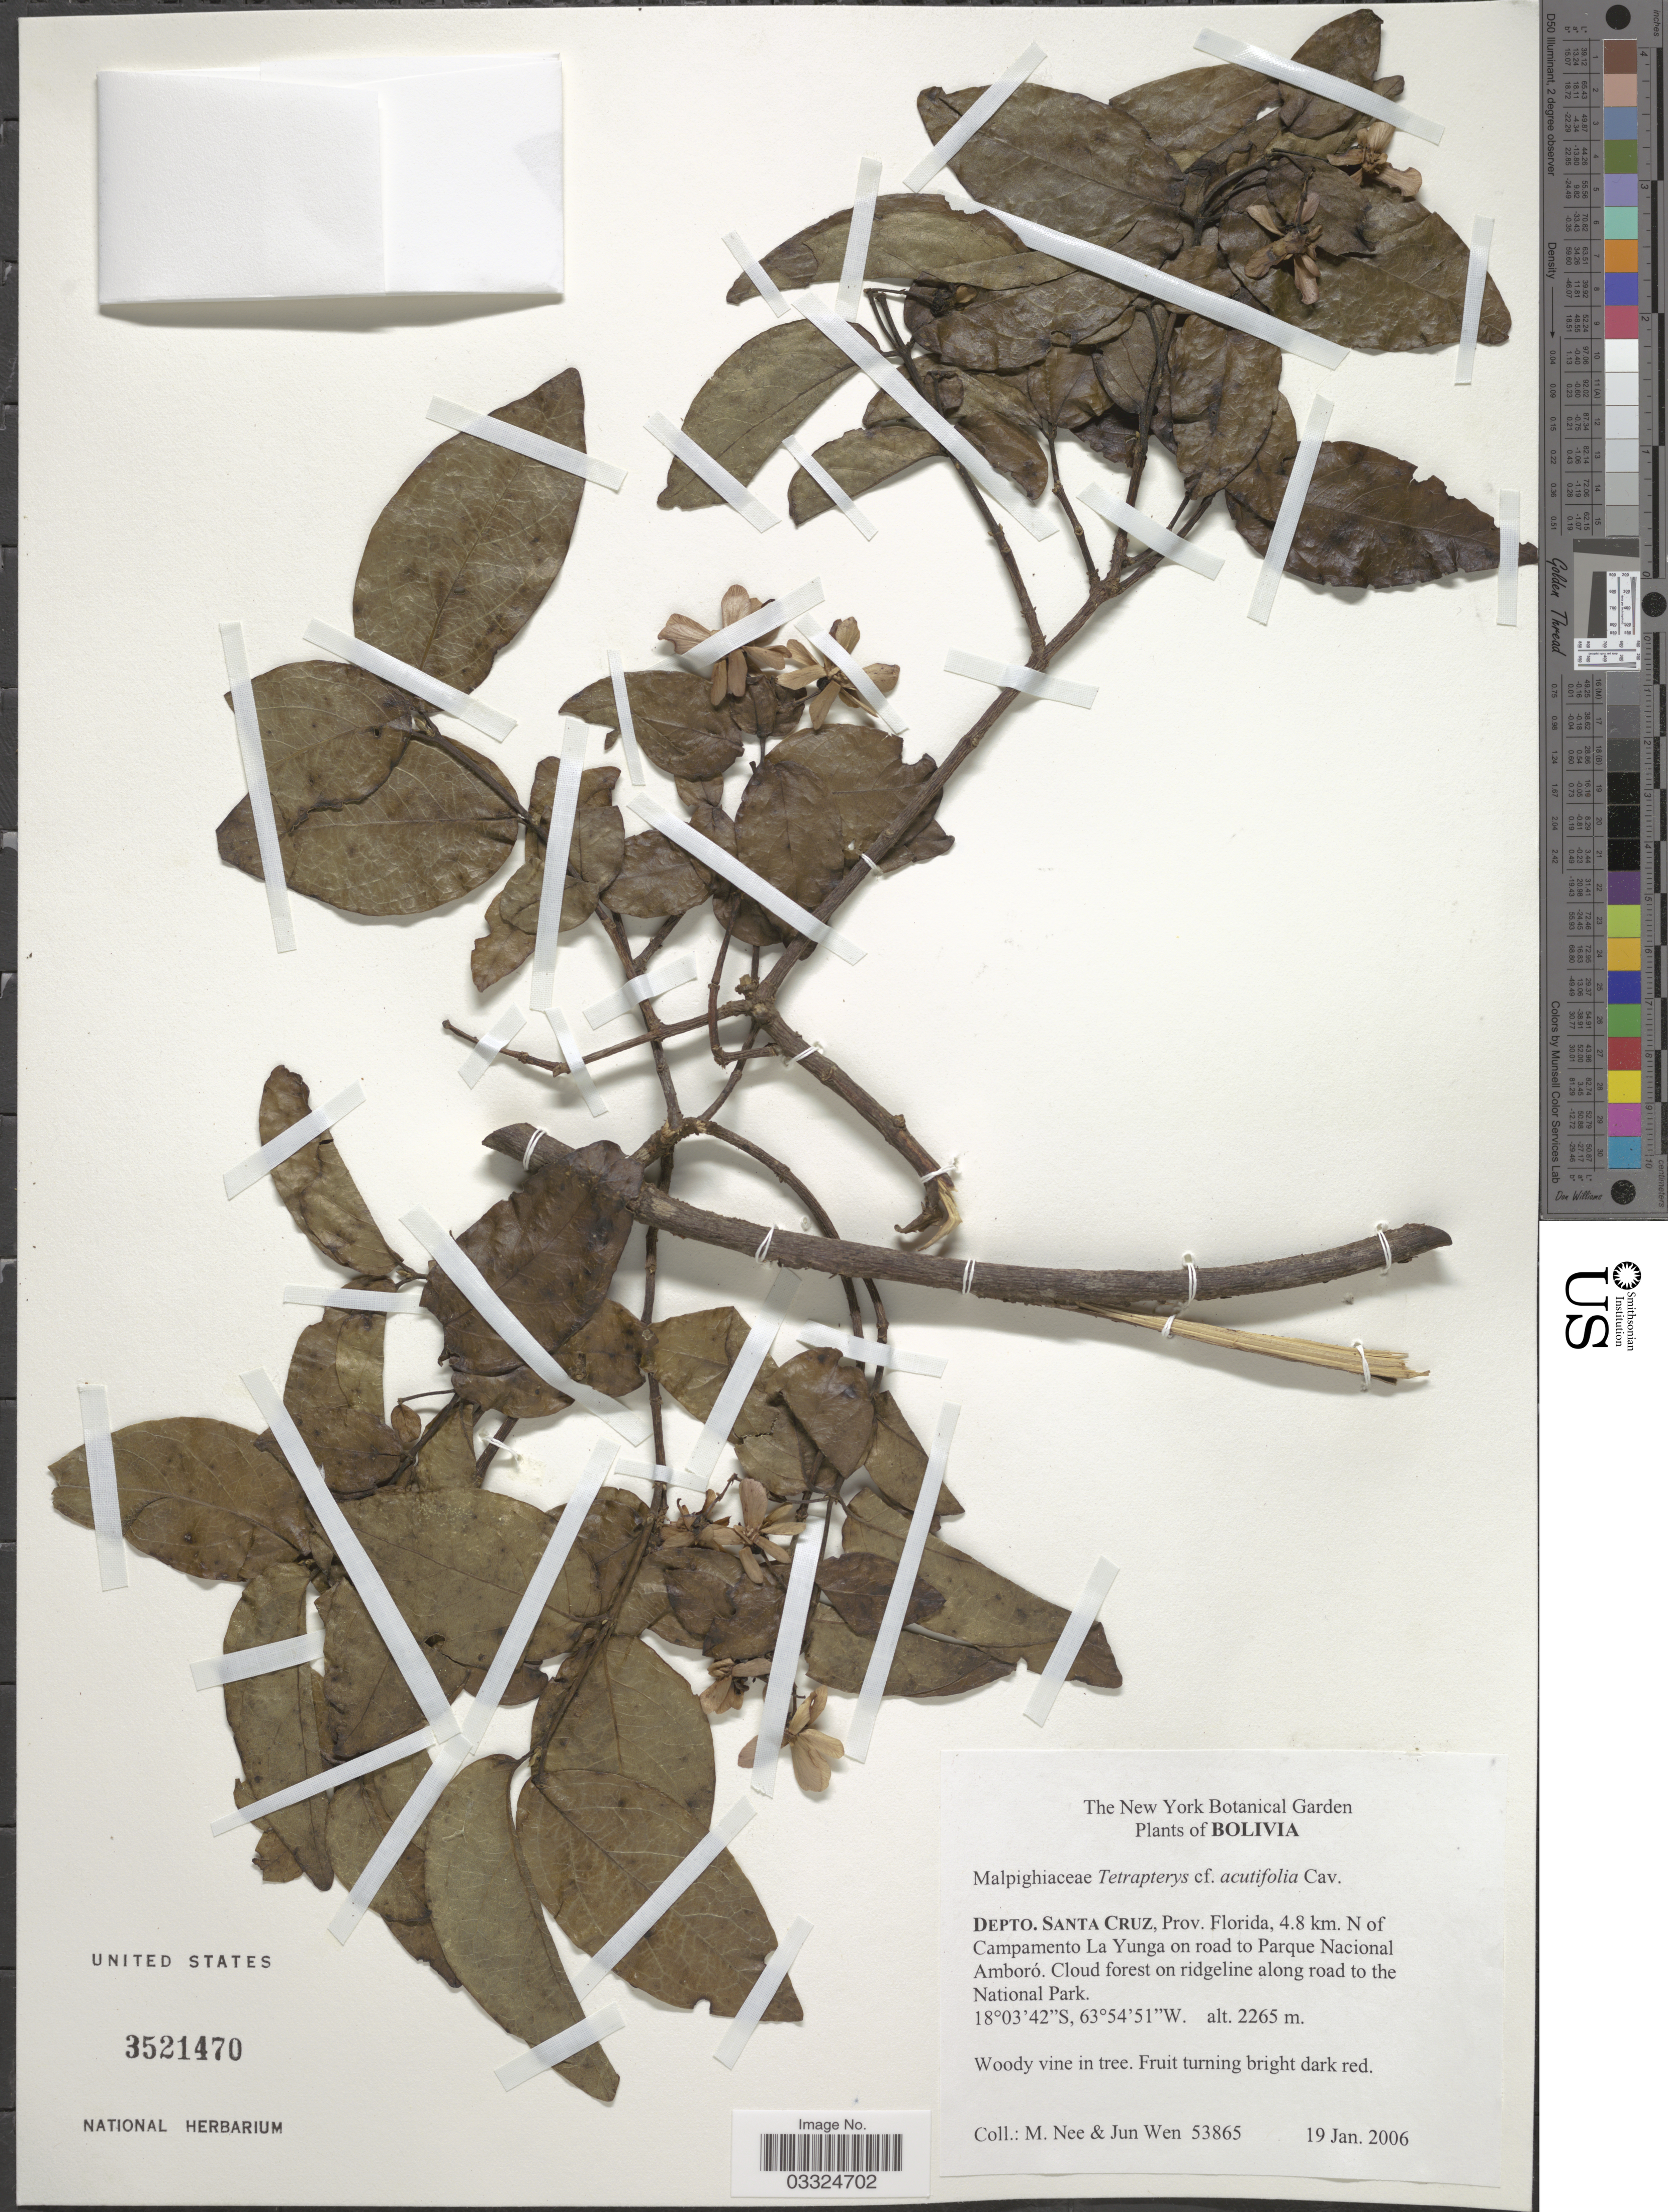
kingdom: Plantae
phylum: Tracheophyta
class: Magnoliopsida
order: Malpighiales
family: Malpighiaceae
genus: Niedenzuella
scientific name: Niedenzuella acutifolia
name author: (Cav.) W.R. Anderson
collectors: M. Nee & J. Wen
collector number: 53865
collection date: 2006-01-19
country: Bolivia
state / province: Santa Cruz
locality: Depto. Santa Cruz, Prov. Florida, 4.8 km. N of Campamento La Yunga on road to Parque Nacional Amboró. Cloud forst on ridgeline along road to the National Park.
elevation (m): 2265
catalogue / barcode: US 3521470